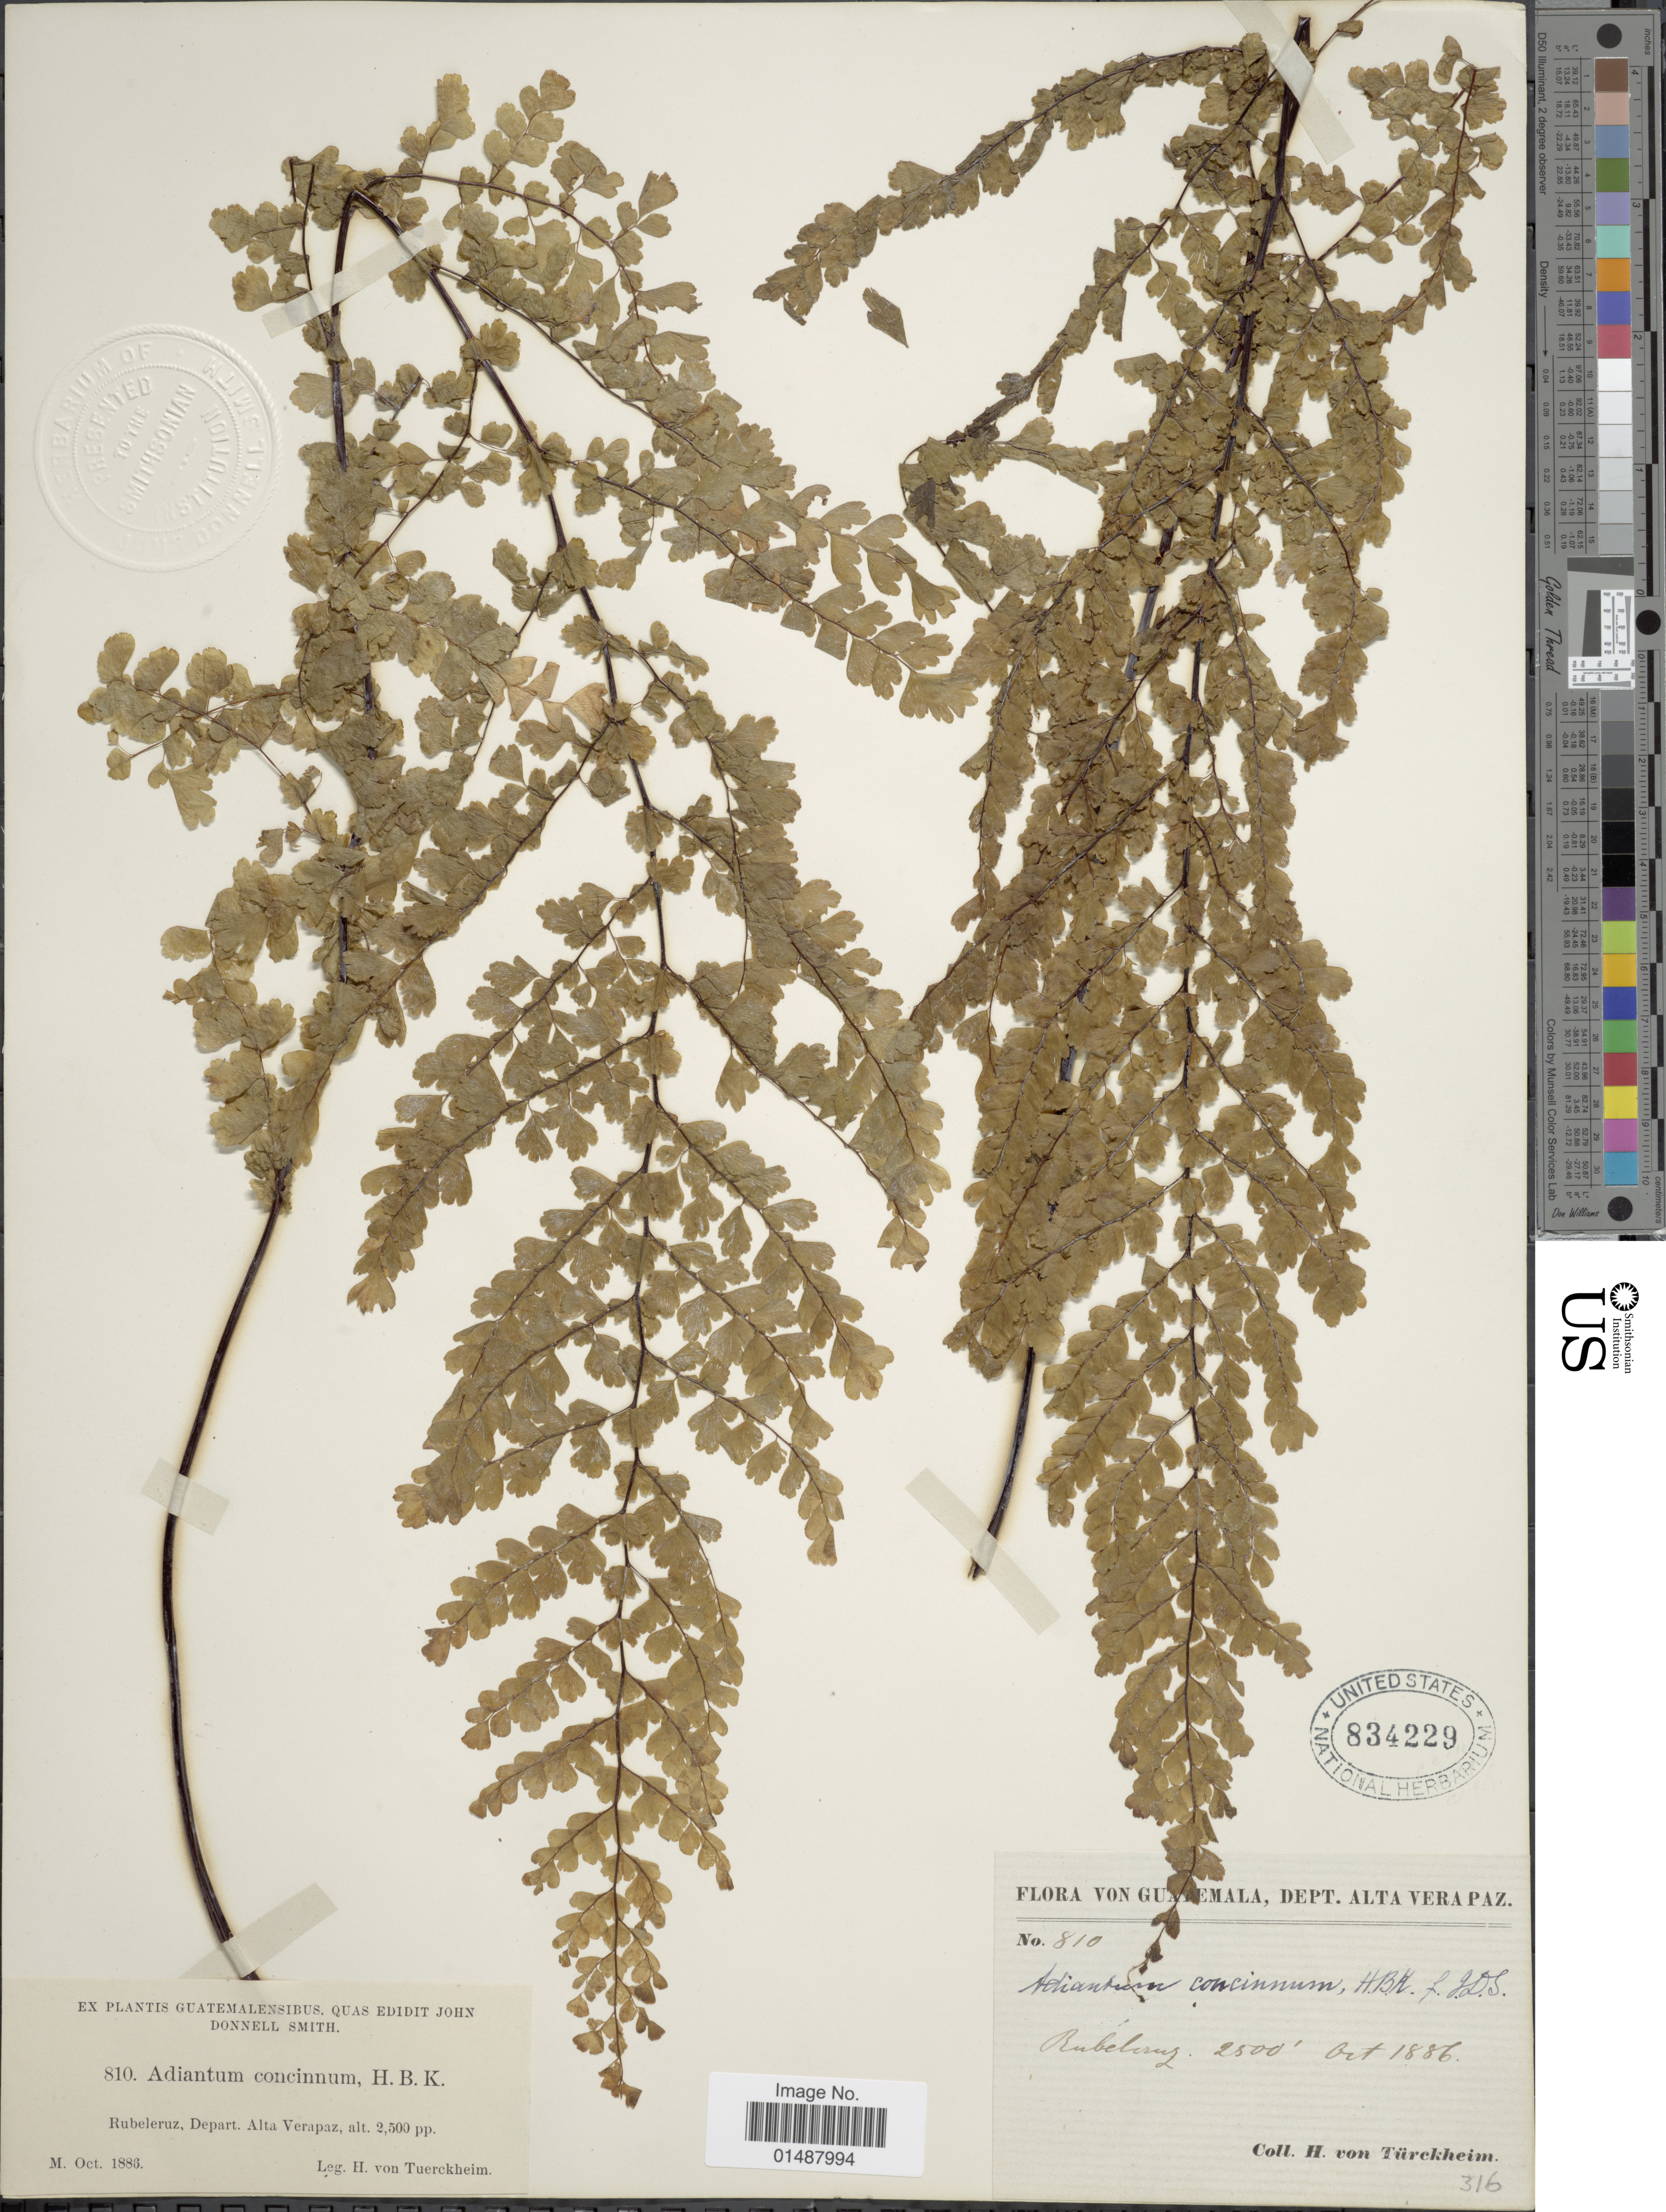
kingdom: Plantae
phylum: Tracheophyta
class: Polypodiopsida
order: Polypodiales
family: Pteridaceae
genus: Adiantum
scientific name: Adiantum concinnum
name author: Humb. & Bonpl. ex Willd.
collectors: H. von Türckheim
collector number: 810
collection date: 1886-10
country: Guatemala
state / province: Alta Verapaz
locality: Rubeleruz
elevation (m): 762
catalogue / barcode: US 834229